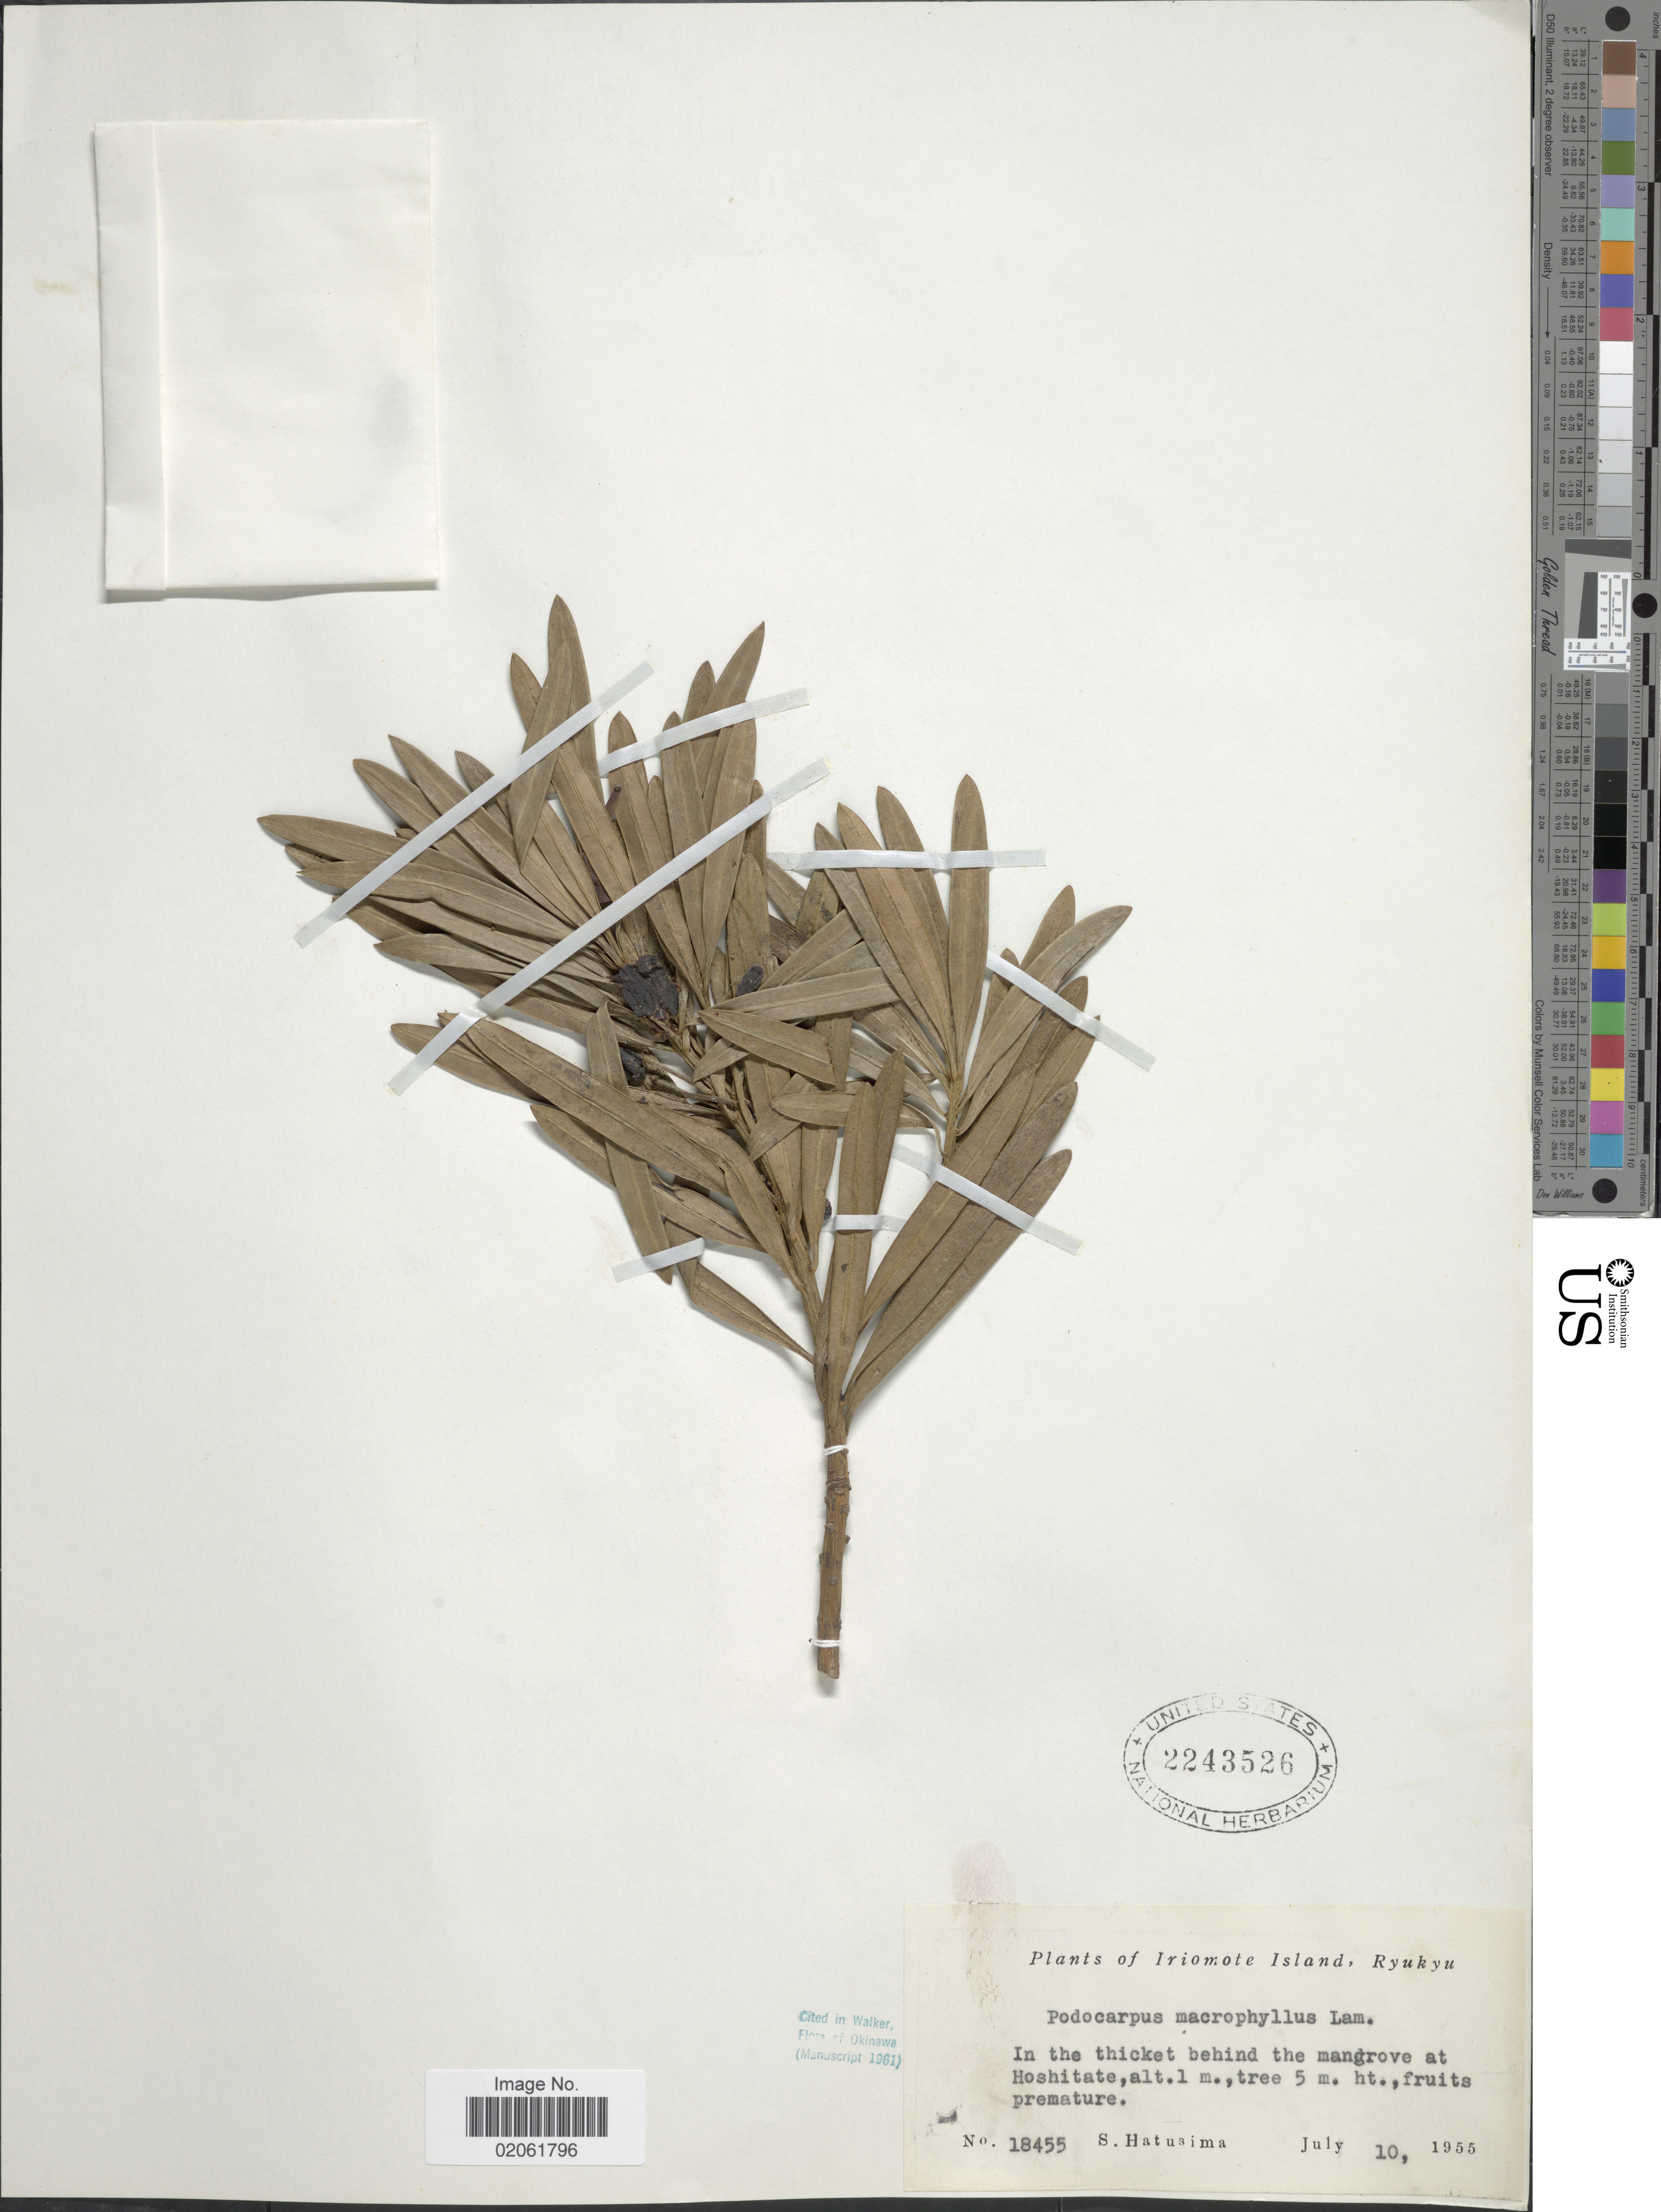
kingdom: Plantae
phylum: Tracheophyta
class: Pinopsida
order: Pinales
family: Podocarpaceae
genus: Podocarpus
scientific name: Podocarpus macrophyllus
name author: (Thunb.) Sweet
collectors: S. Hatusima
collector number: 18455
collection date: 1955-07-10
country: Japan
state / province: Okinawa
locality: Iriomote Island, Ryukyu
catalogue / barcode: US 2243526